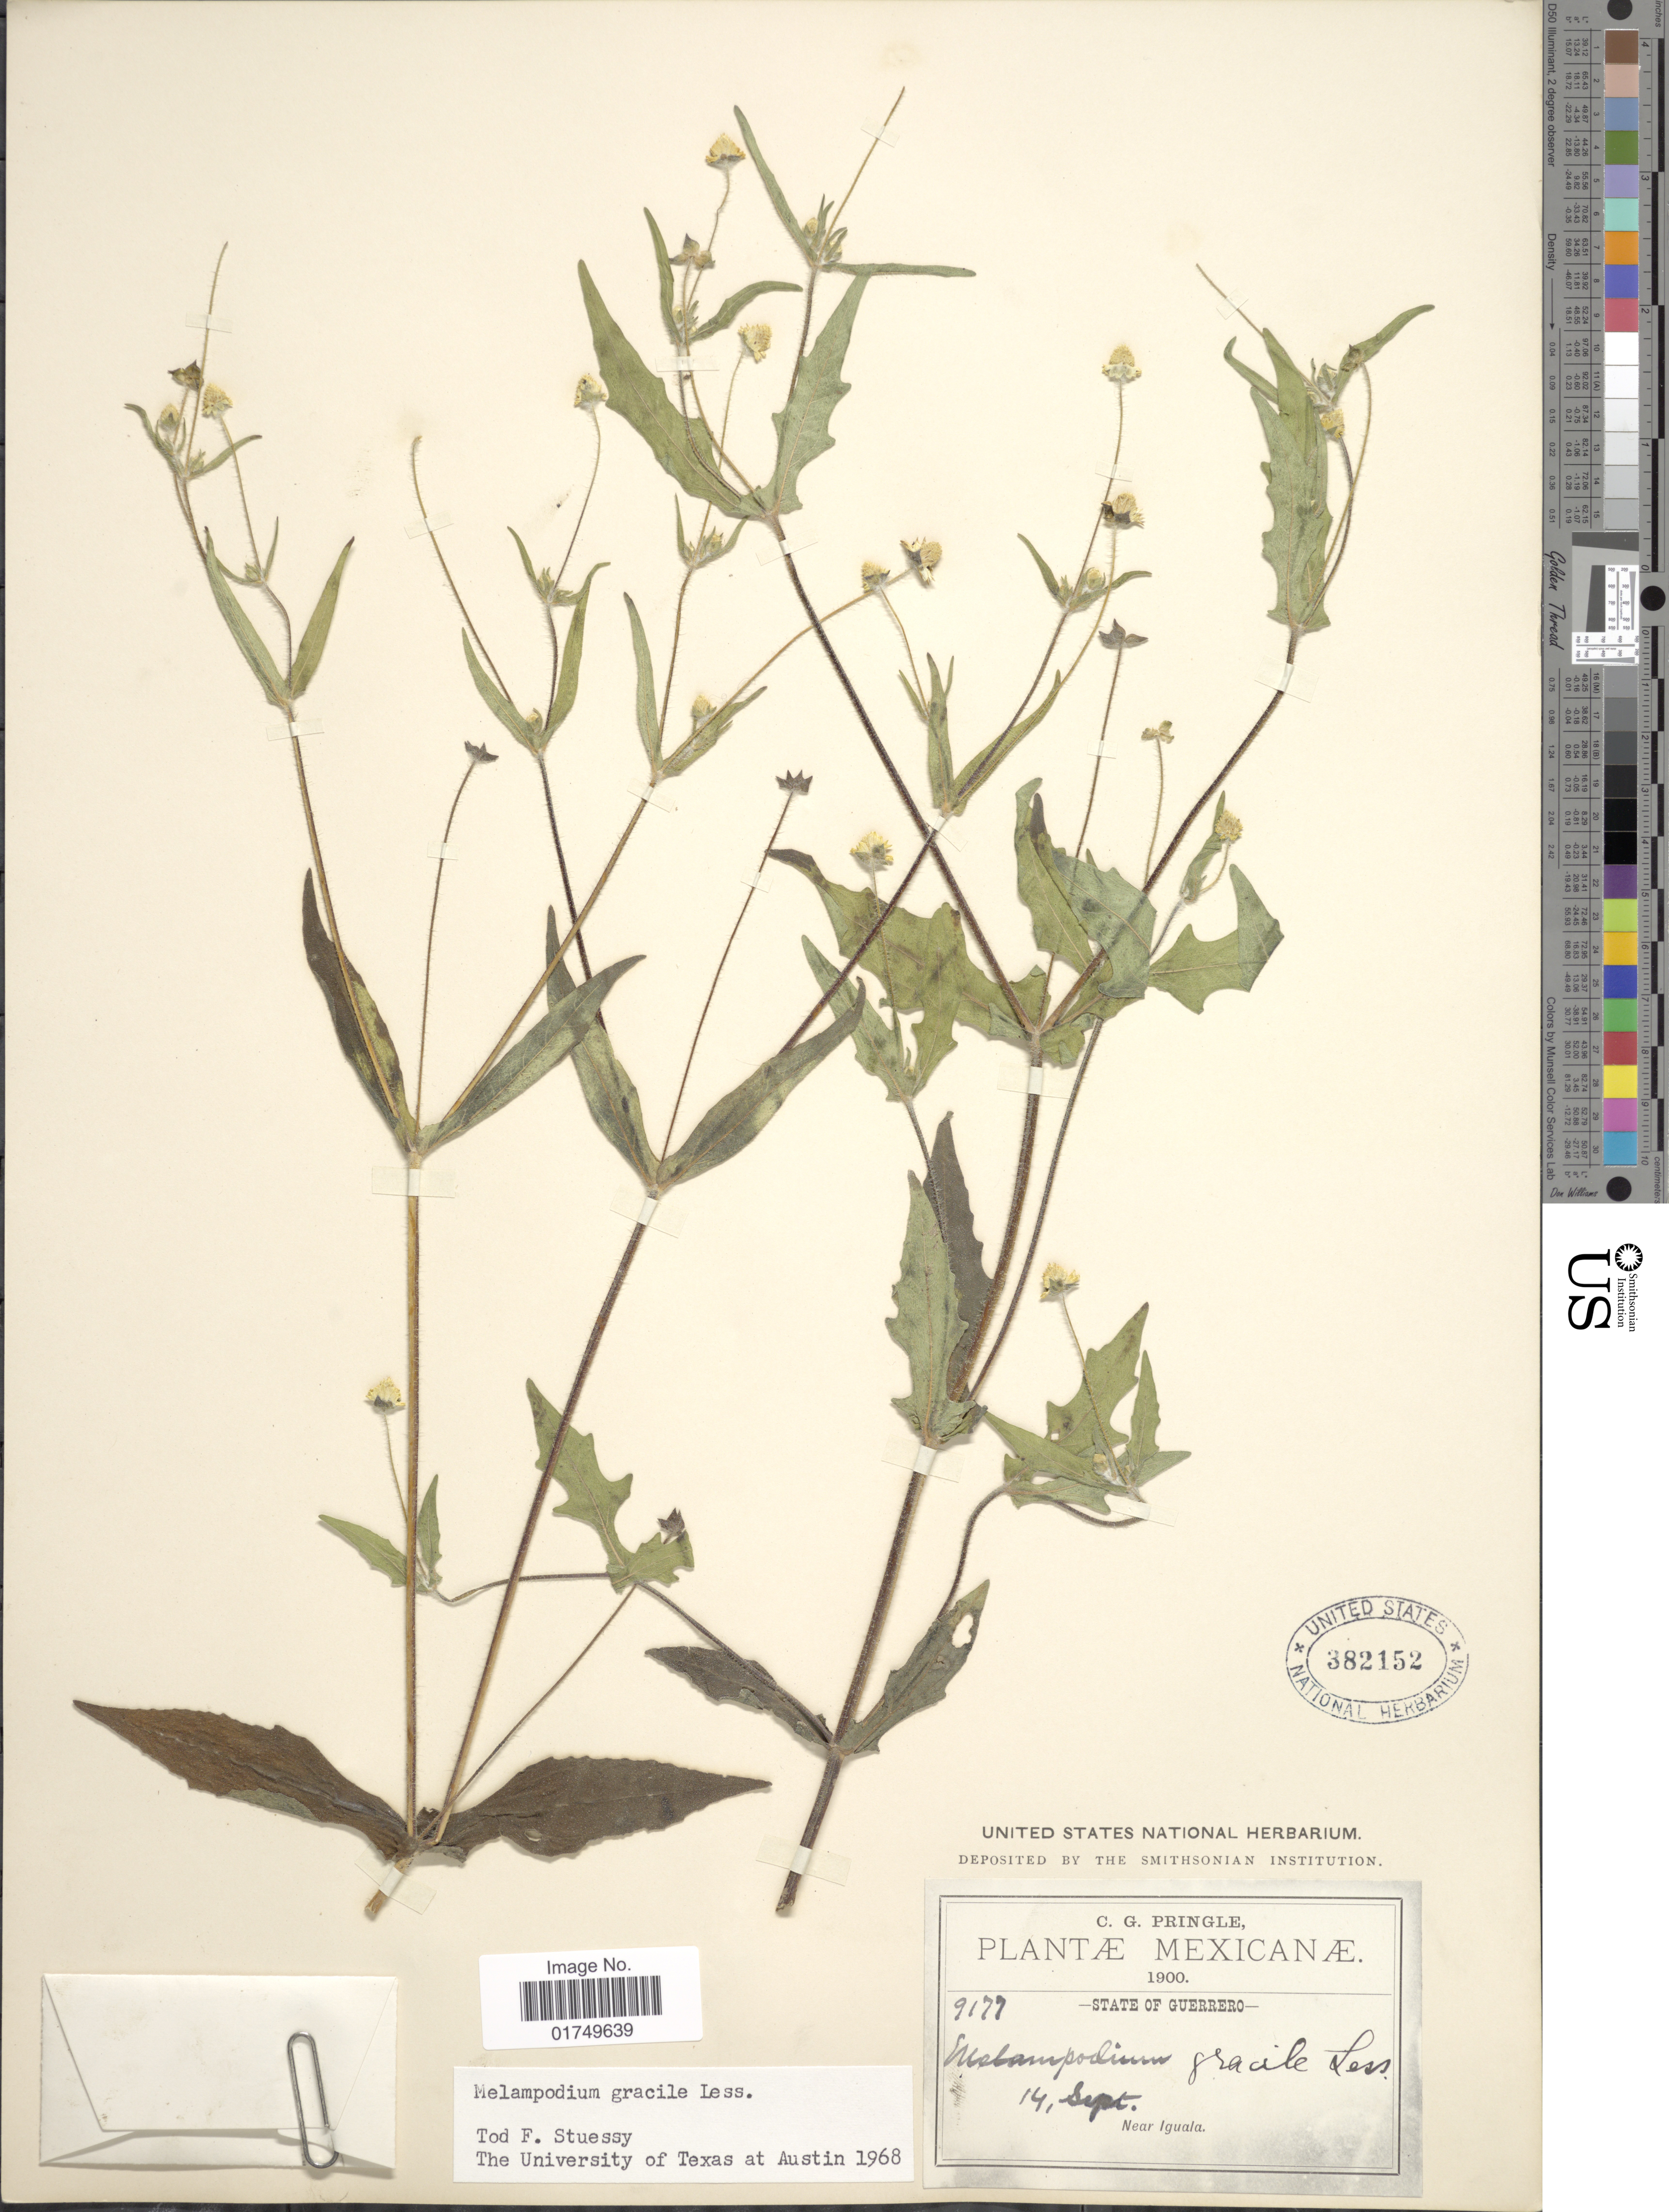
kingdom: Plantae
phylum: Tracheophyta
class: Magnoliopsida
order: Asterales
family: Asteraceae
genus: Melampodium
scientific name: Melampodium gracile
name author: Less.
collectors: C. G. Pringle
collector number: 9177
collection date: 1900-09-14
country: Mexico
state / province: Guerrero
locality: Near Iguala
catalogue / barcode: US 382152